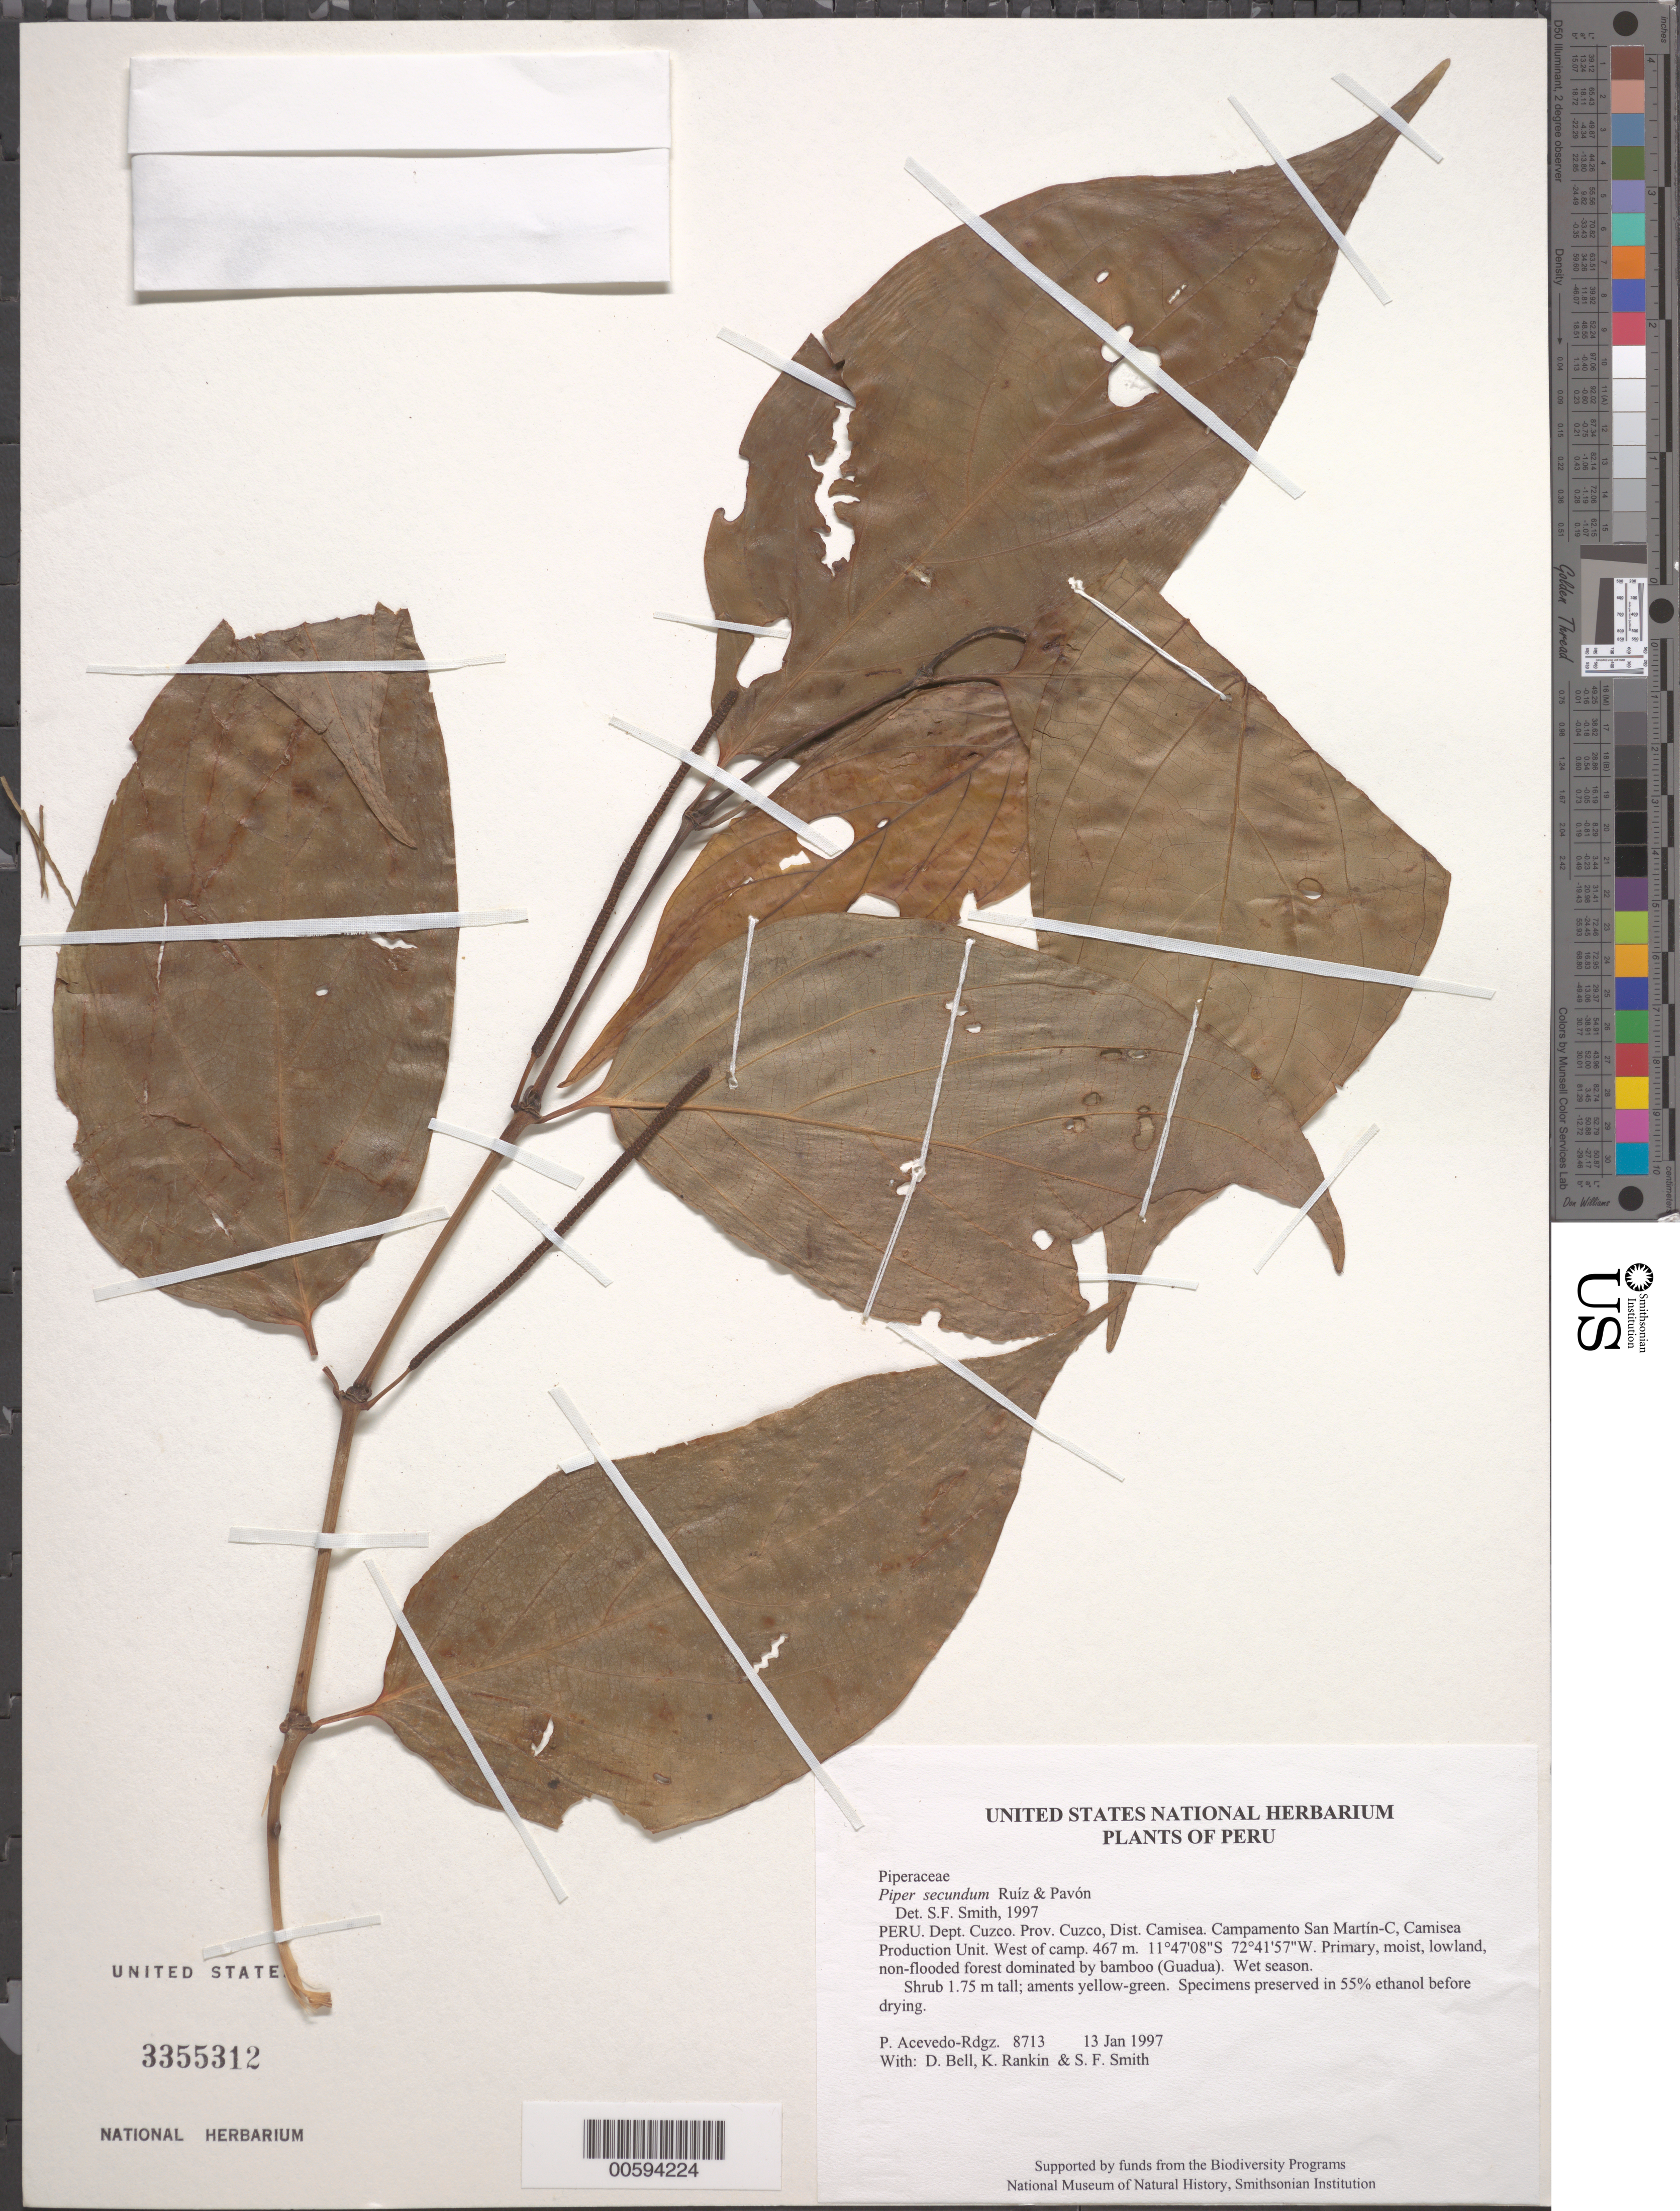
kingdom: Plantae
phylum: Tracheophyta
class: Magnoliopsida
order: Piperales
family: Piperaceae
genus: Piper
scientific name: Piper secundum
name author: Ruiz & Pav.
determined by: Smith, Stephen F., (US), NMNH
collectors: P. Acevedo-Rodr., D. A. Bell, K. B. Rankin & S.F. Smith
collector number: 8713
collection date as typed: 13 Jan 1997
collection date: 1997-01-13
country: Peru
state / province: Cusco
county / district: Cusco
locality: Districto Camisea, Campamento San Martín-C, Camisea Production Unit. West of camp.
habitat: Primary, moist, lowland, non-flooded forest dominated by bamboo (Guadua). Wet season.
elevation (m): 467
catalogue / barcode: US 3355312